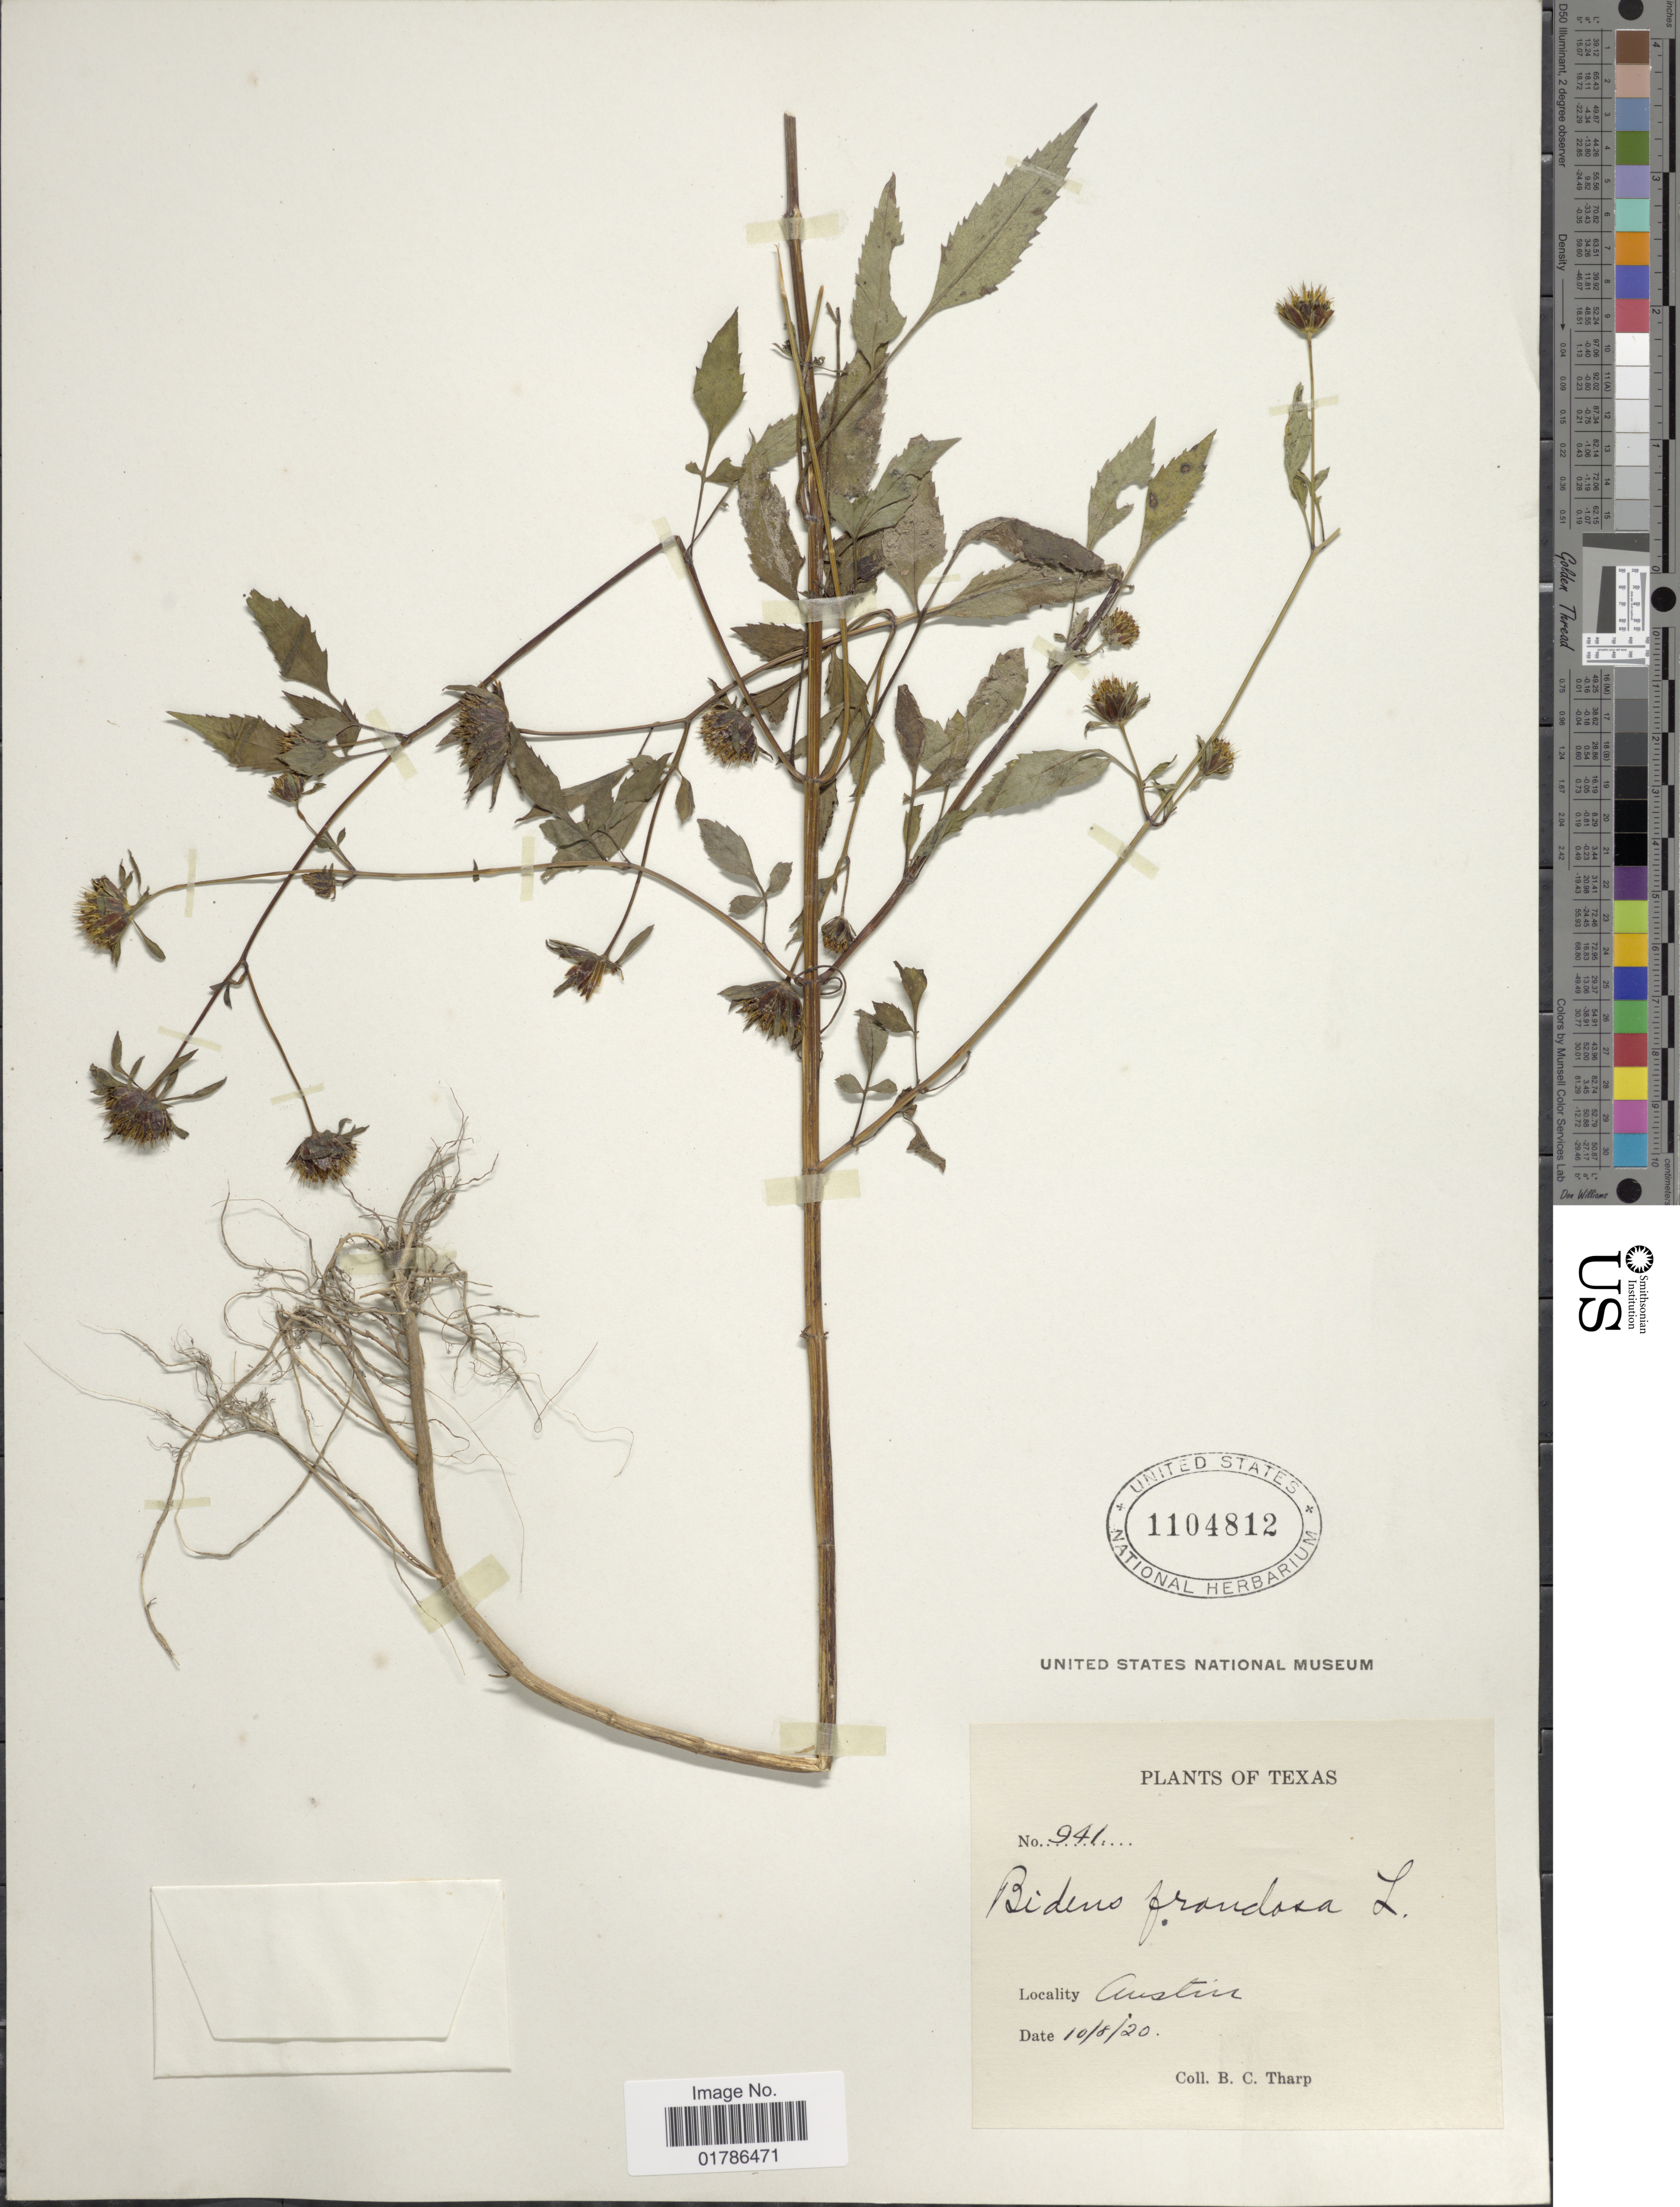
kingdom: Plantae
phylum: Tracheophyta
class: Magnoliopsida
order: Asterales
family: Asteraceae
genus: Bidens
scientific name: Bidens frondosa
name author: L.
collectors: B. C. Tharp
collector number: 941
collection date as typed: Transcribed d/m/y: 10/8/20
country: United States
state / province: Texas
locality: Austin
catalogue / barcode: US 1104812